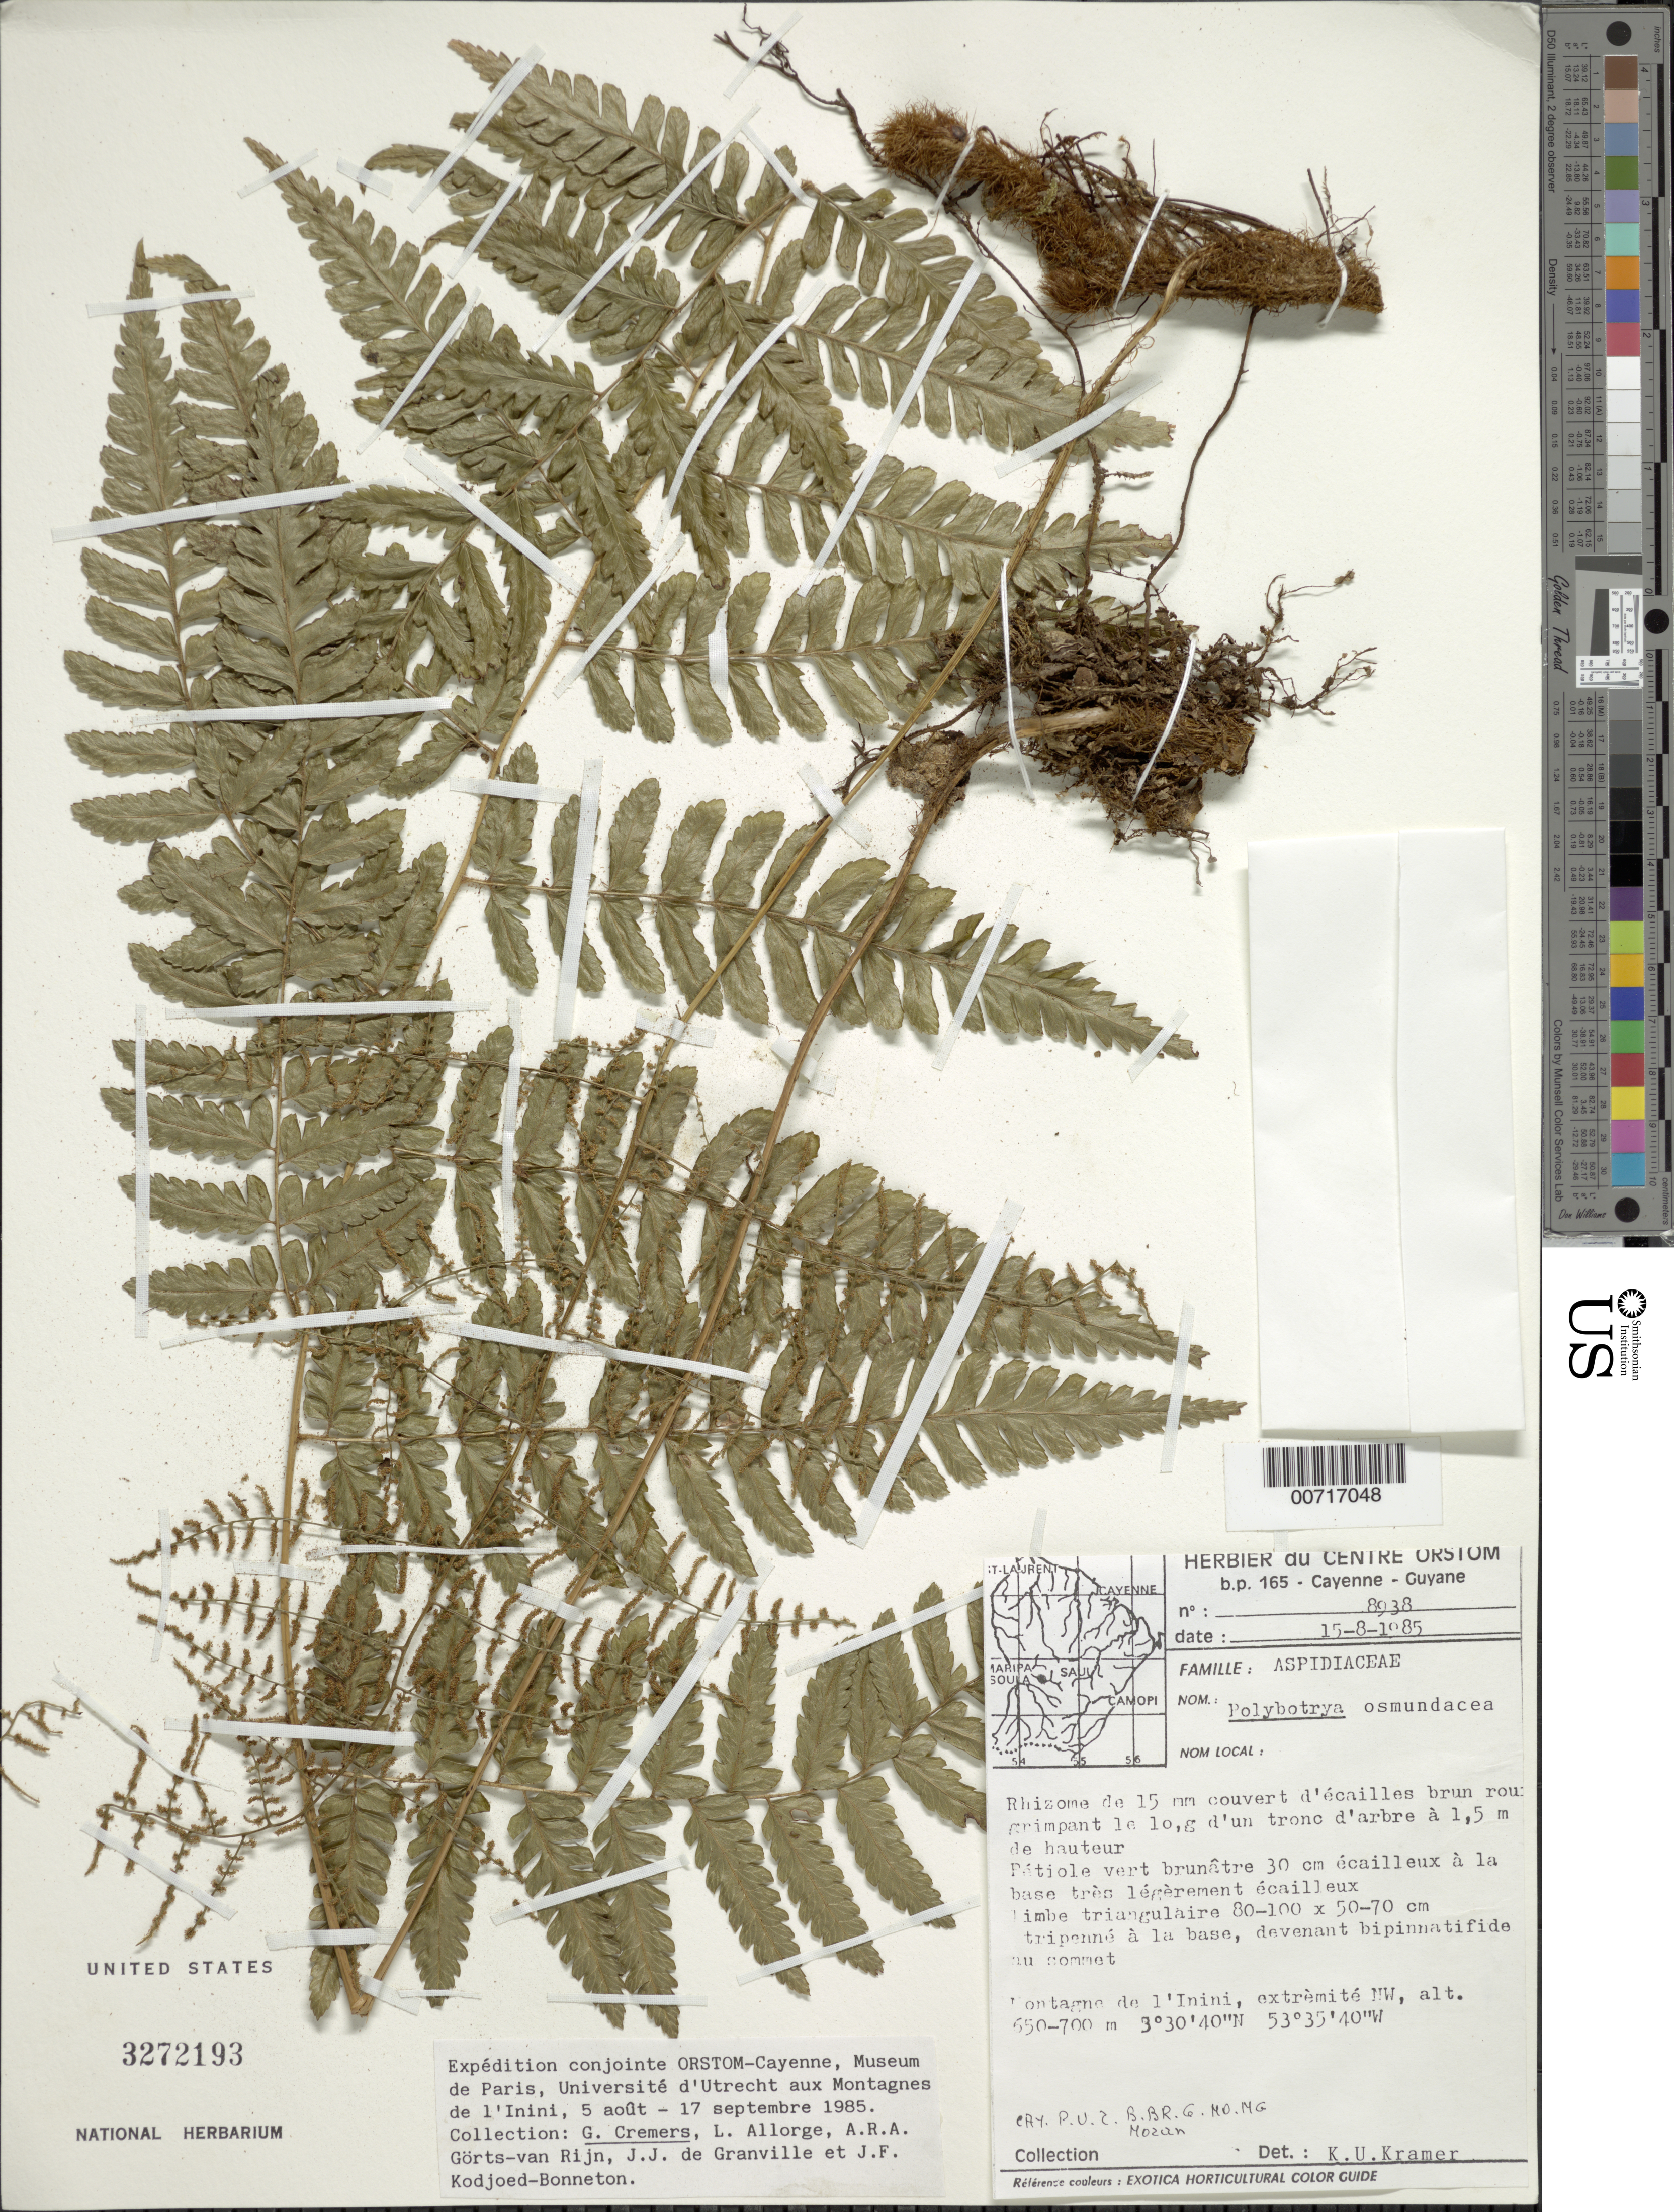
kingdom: Plantae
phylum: Tracheophyta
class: Polypodiopsida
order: Polypodiales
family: Dryopteridaceae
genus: Polybotrya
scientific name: Polybotrya osmundacea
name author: Humb. & Bonpl. ex Willd.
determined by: Kramer, K. U.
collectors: G. Cremers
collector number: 8938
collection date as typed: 15-Aug-85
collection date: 1985-08-15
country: French Guiana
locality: Montagne de l'Inini, Bassin de l'Inini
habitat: On tree at 1.5 m high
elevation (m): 650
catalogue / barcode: US 3272193